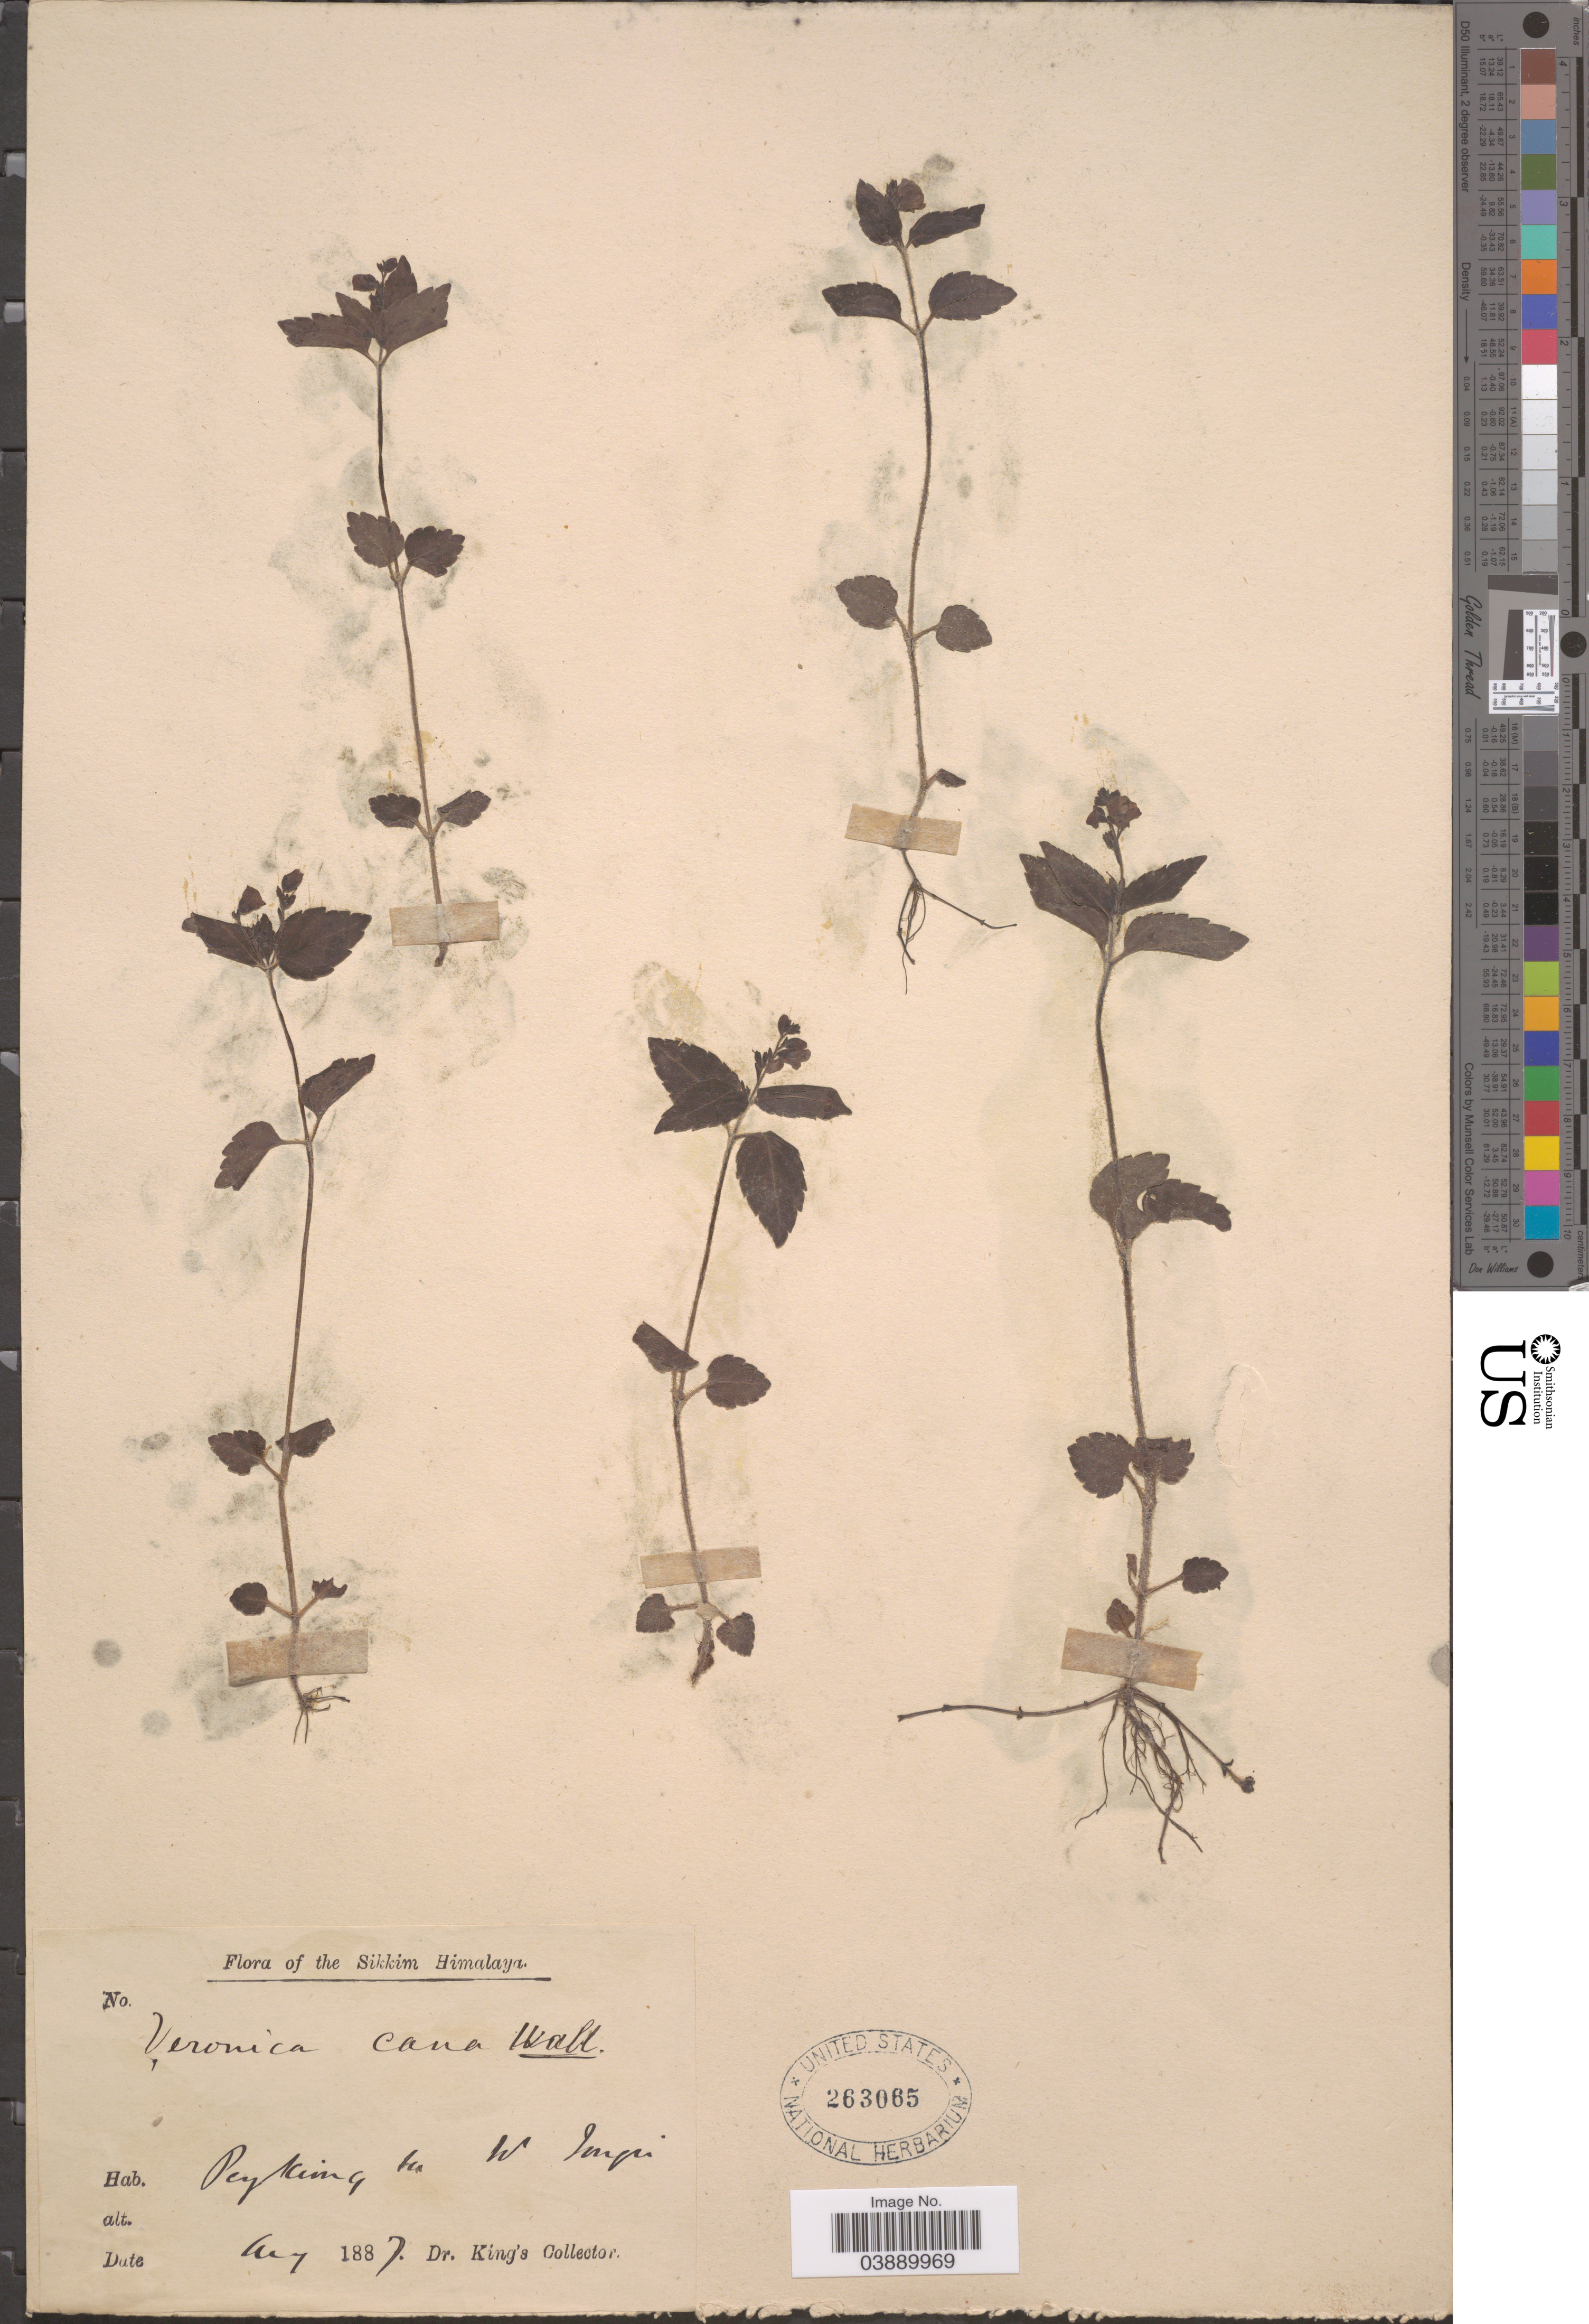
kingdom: Plantae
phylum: Tracheophyta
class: Magnoliopsida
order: Lamiales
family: Plantaginaceae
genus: Veronica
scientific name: Veronica cana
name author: Wall.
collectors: Dr. King's collector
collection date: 1887-08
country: India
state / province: Sikkim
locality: The Sikkim Himalaya. Peyking in W Impi.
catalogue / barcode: US 263065